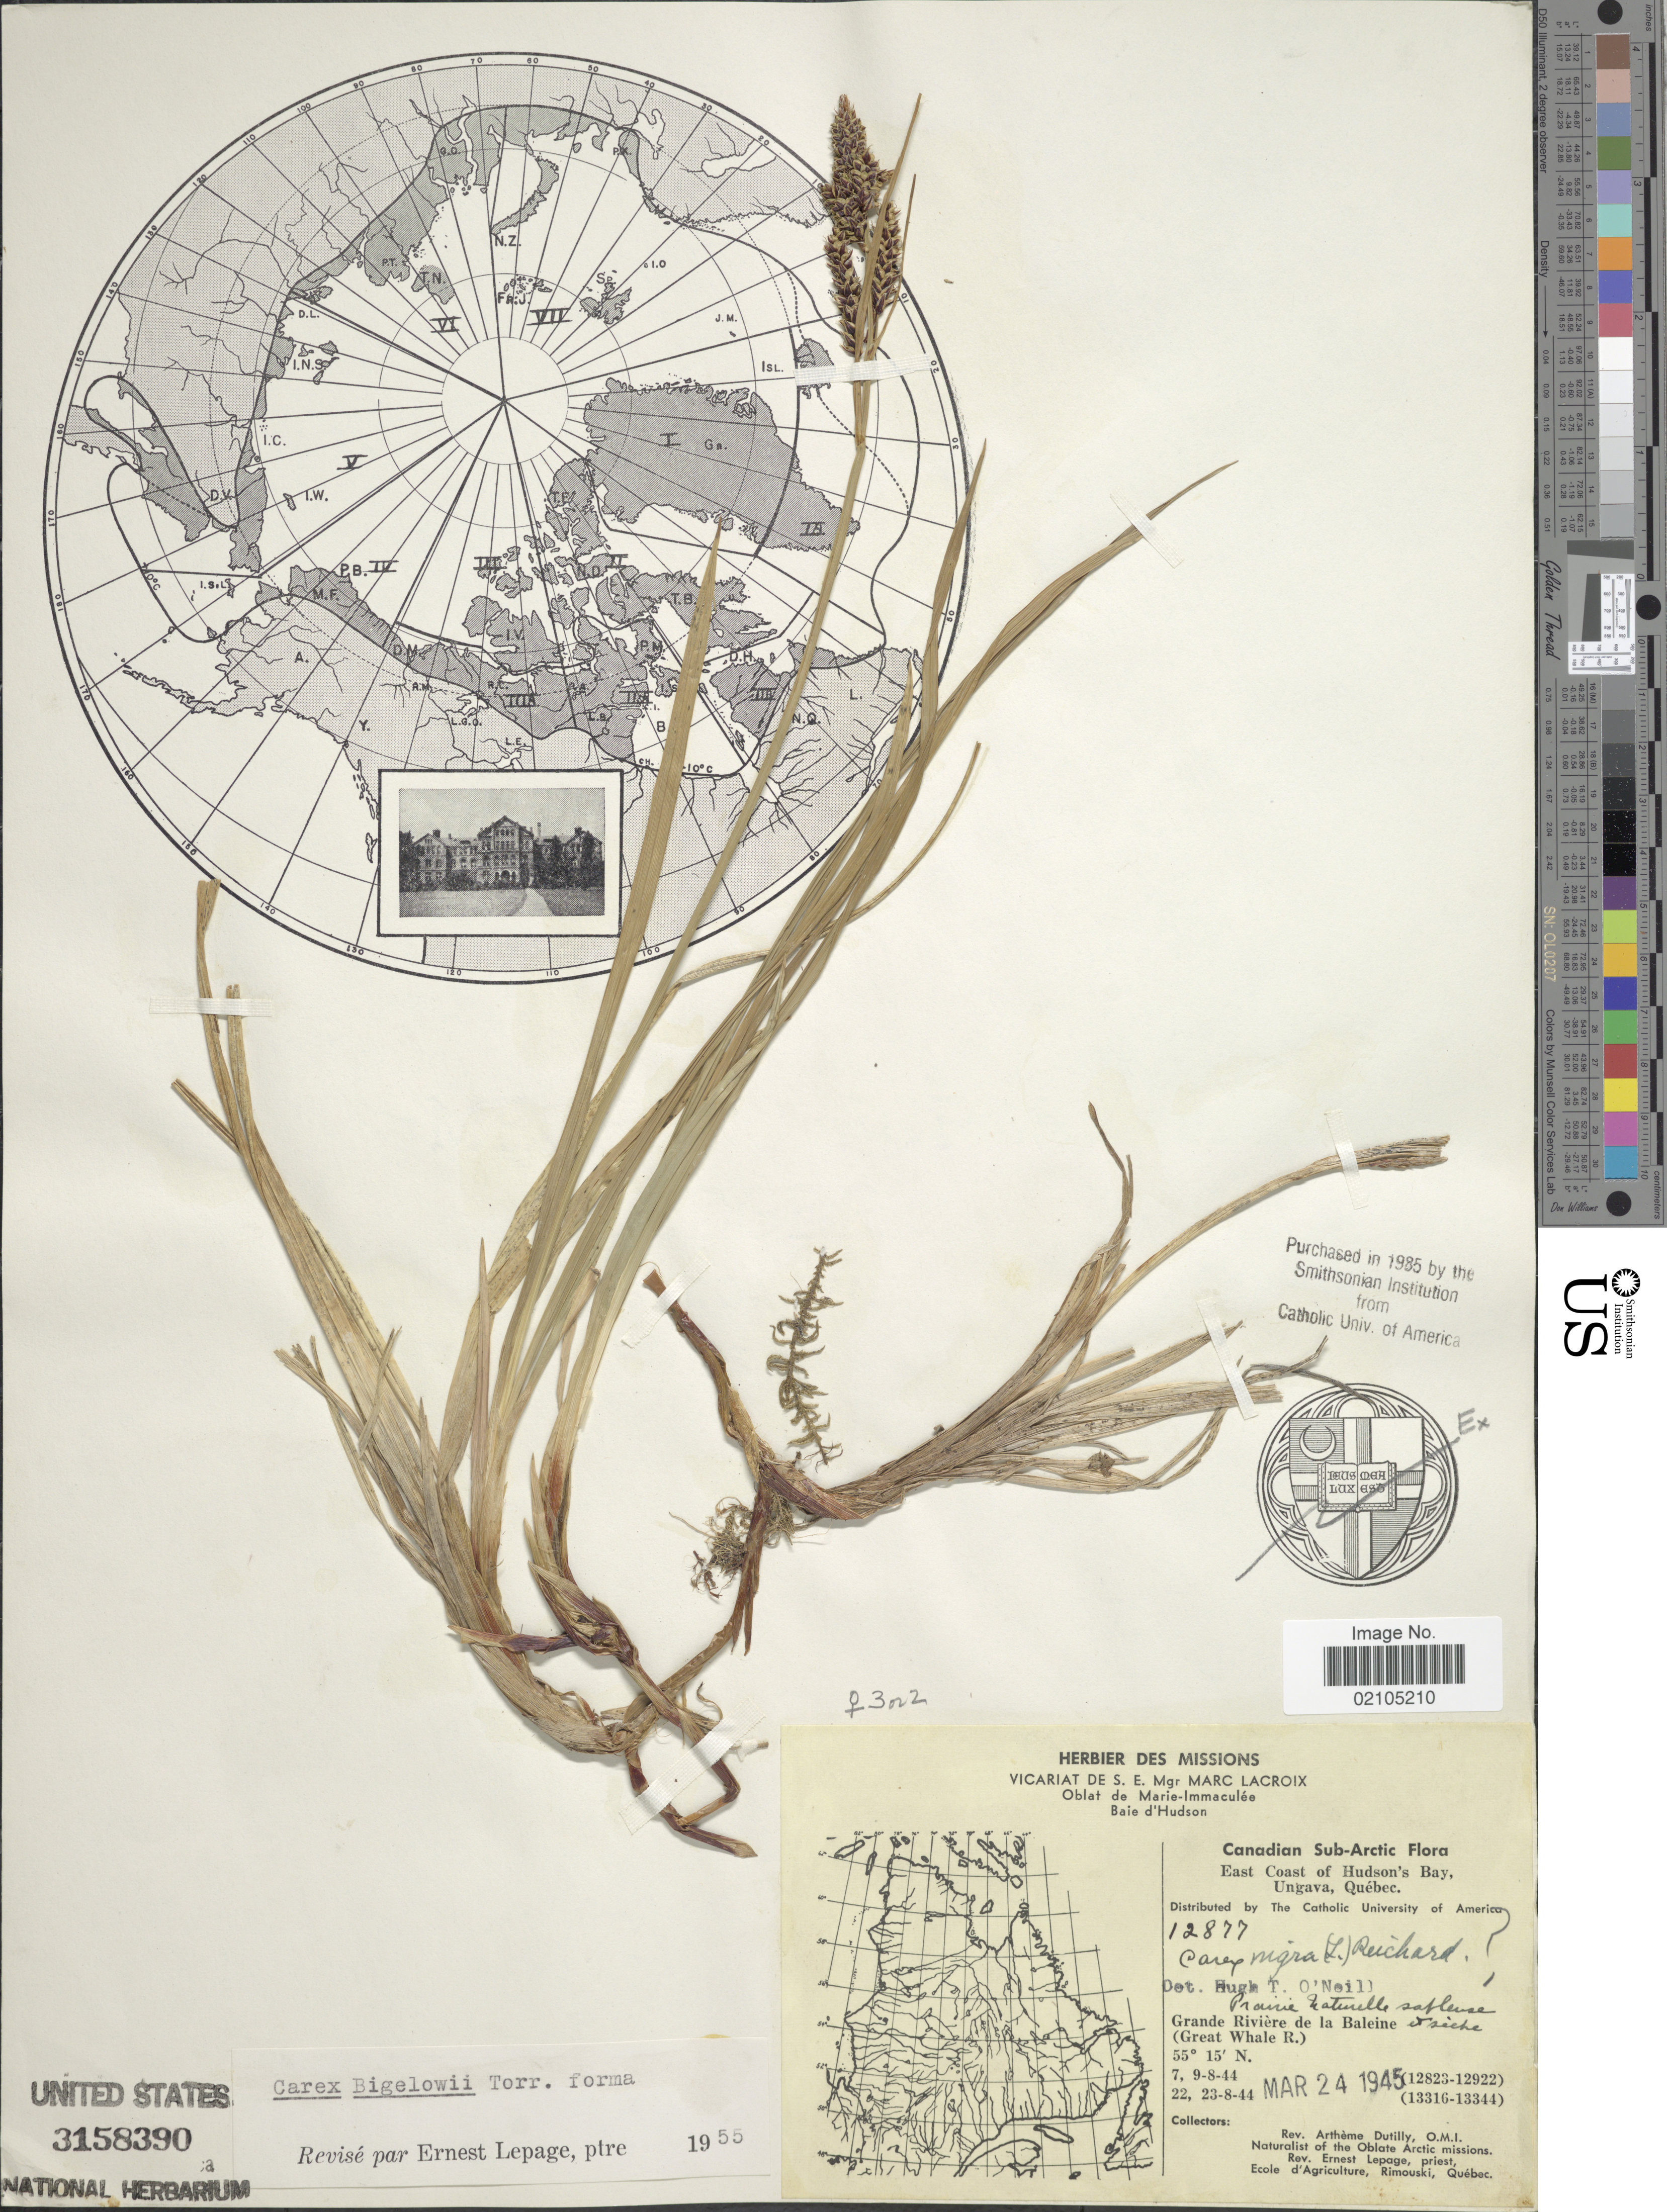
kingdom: Plantae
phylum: Tracheophyta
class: Liliopsida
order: Poales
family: Cyperaceae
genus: Carex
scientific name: Carex bigelowii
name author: Torr. ex Schwein.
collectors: A. Dutilly & E. Lepage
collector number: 12877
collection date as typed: Transcribed d/m/y: 7/8/44 to 23/8/44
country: Canada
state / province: Quebec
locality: East Coast of Hudson's Bay, Ungava, Quebec. Grande Riviere de la Baleine (Great Whale R.).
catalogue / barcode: US 3158390